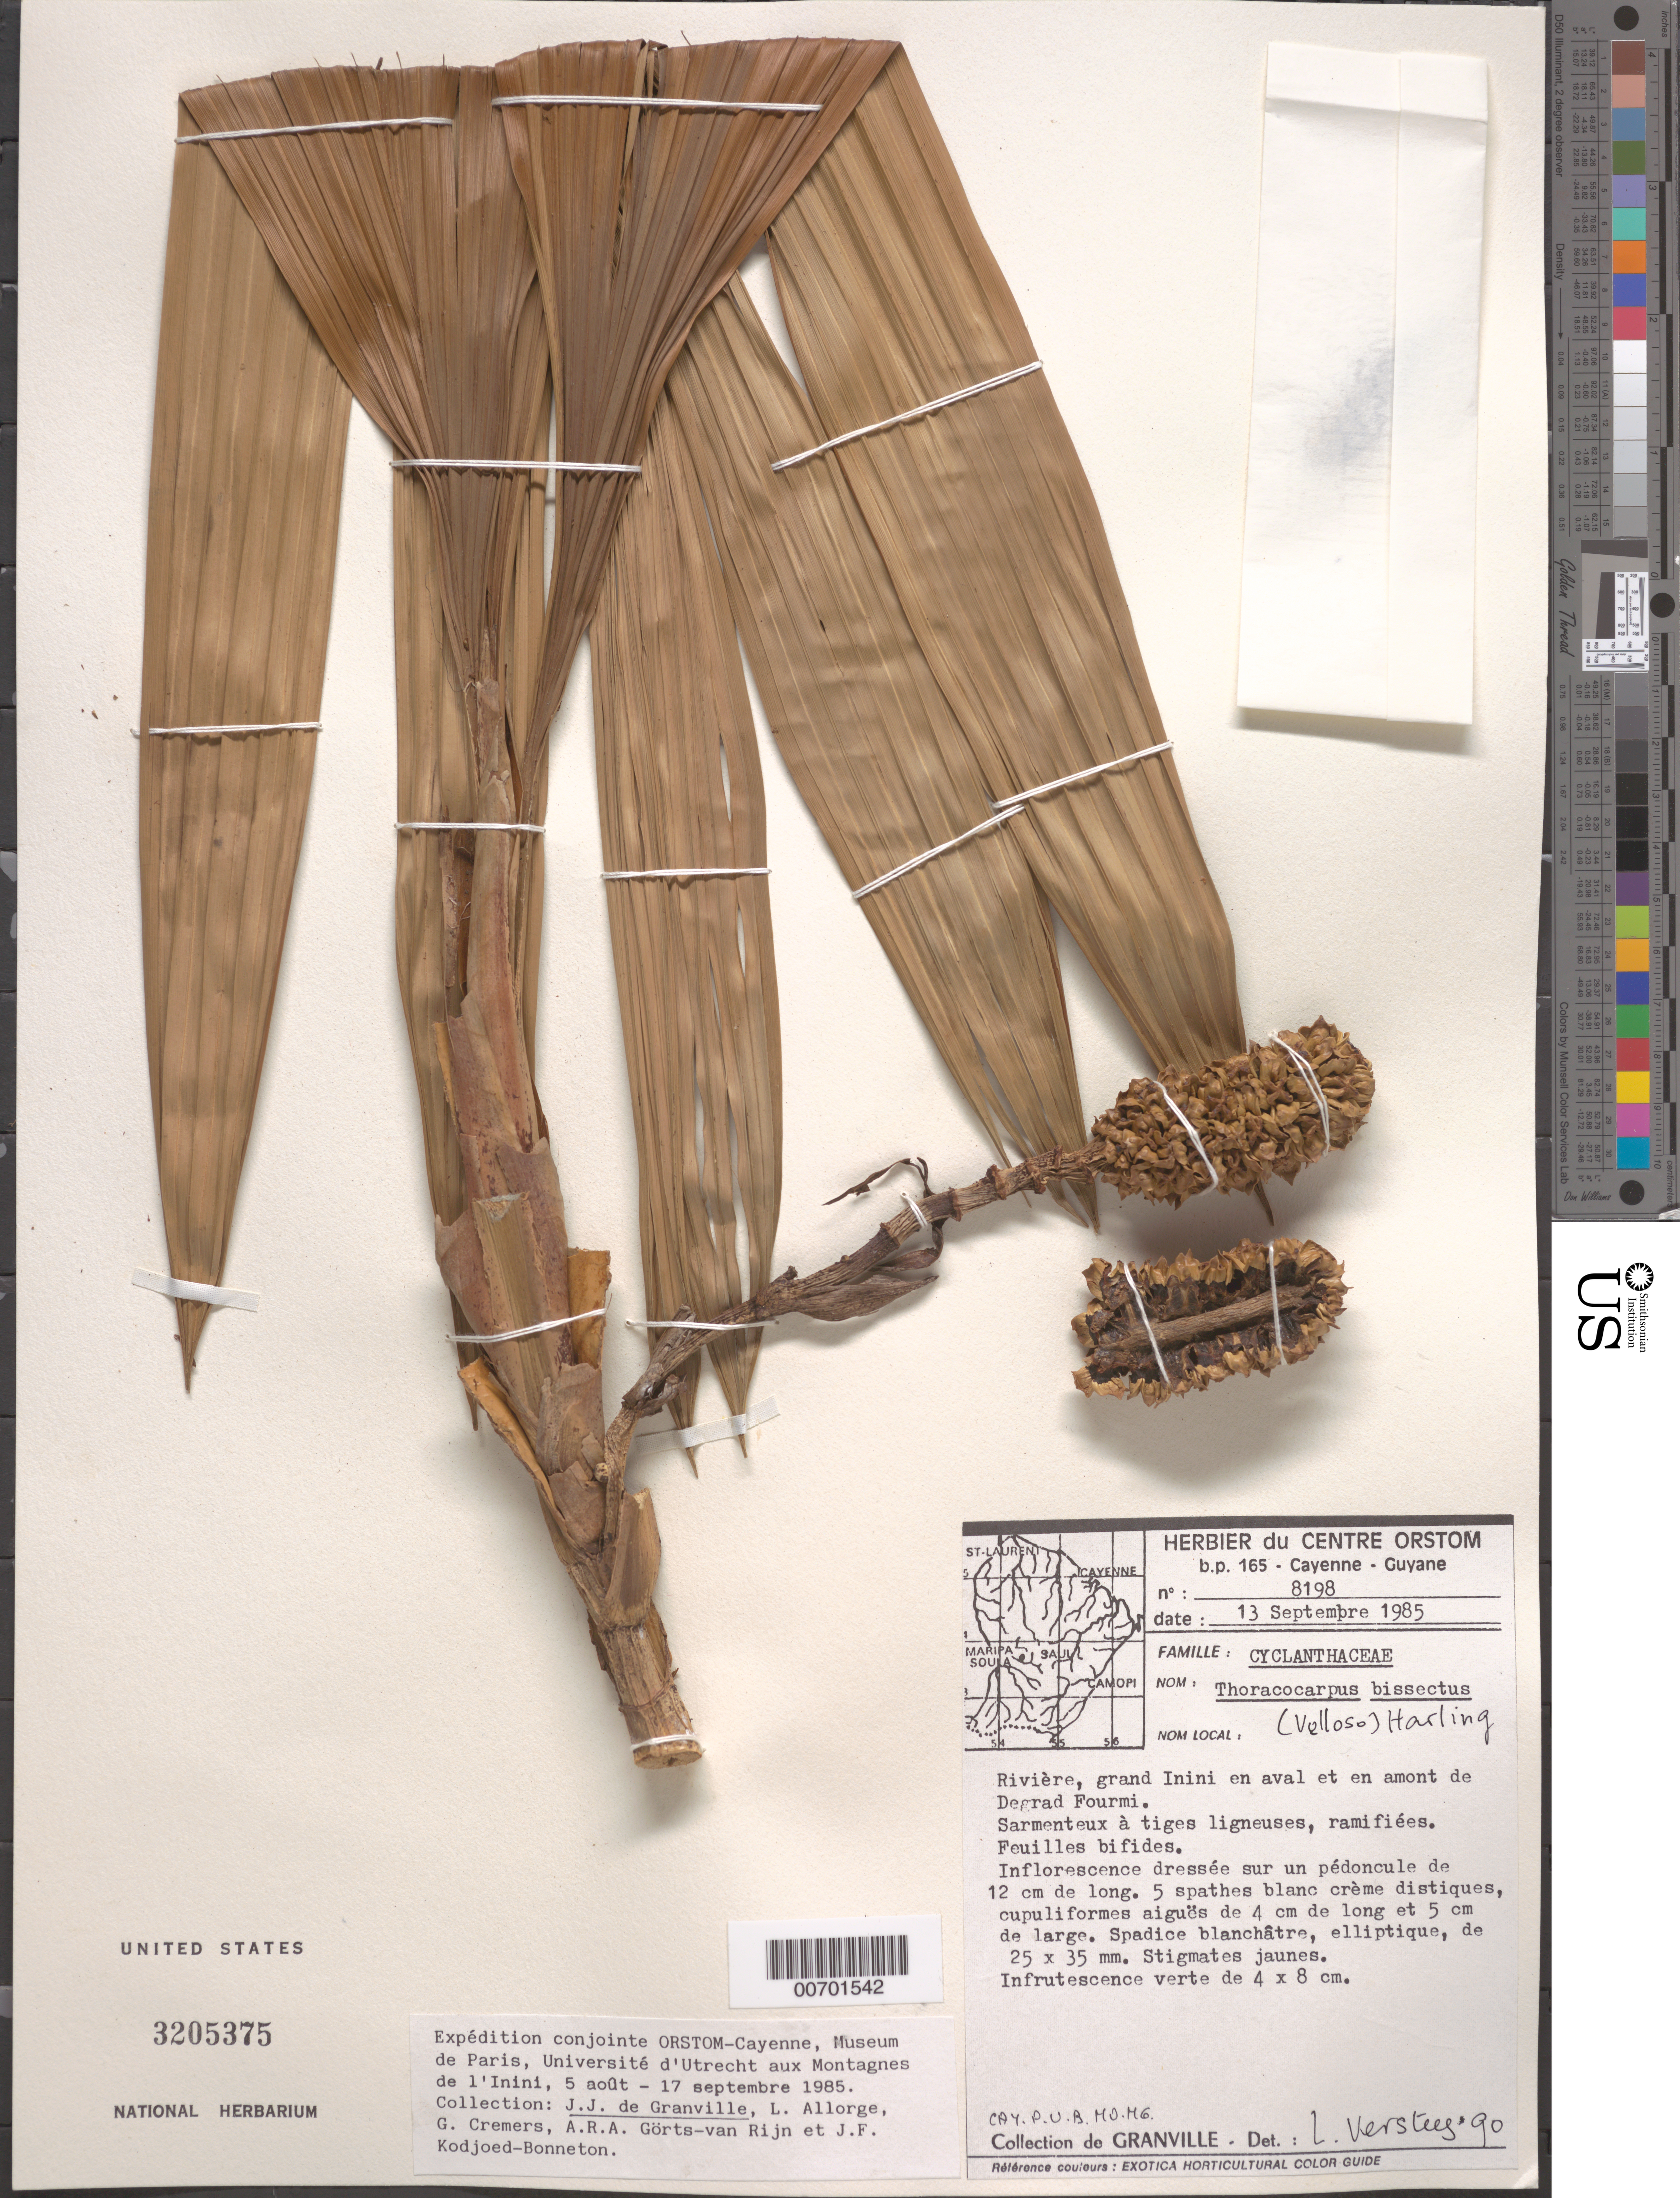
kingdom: Plantae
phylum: Tracheophyta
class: Liliopsida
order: Pandanales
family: Cyclanthaceae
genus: Thoracocarpus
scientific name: Thoracocarpus bissectus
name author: (Vell.) Harling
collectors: J.-J. de Granville, L. Allorge, G. Cremers, A. .R. A. Görts-van Rijn & J. Kodjoed-Bonneton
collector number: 8198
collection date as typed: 13-Sep-85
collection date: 1985-09-13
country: French Guiana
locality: Montagnes Bellevue de l'Inini, Rivière Grand Inini en aval et en amont de Dégrad Fourmi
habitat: Sarmenteux à tiges ligneuses, ramifiées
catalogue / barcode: US 3205375